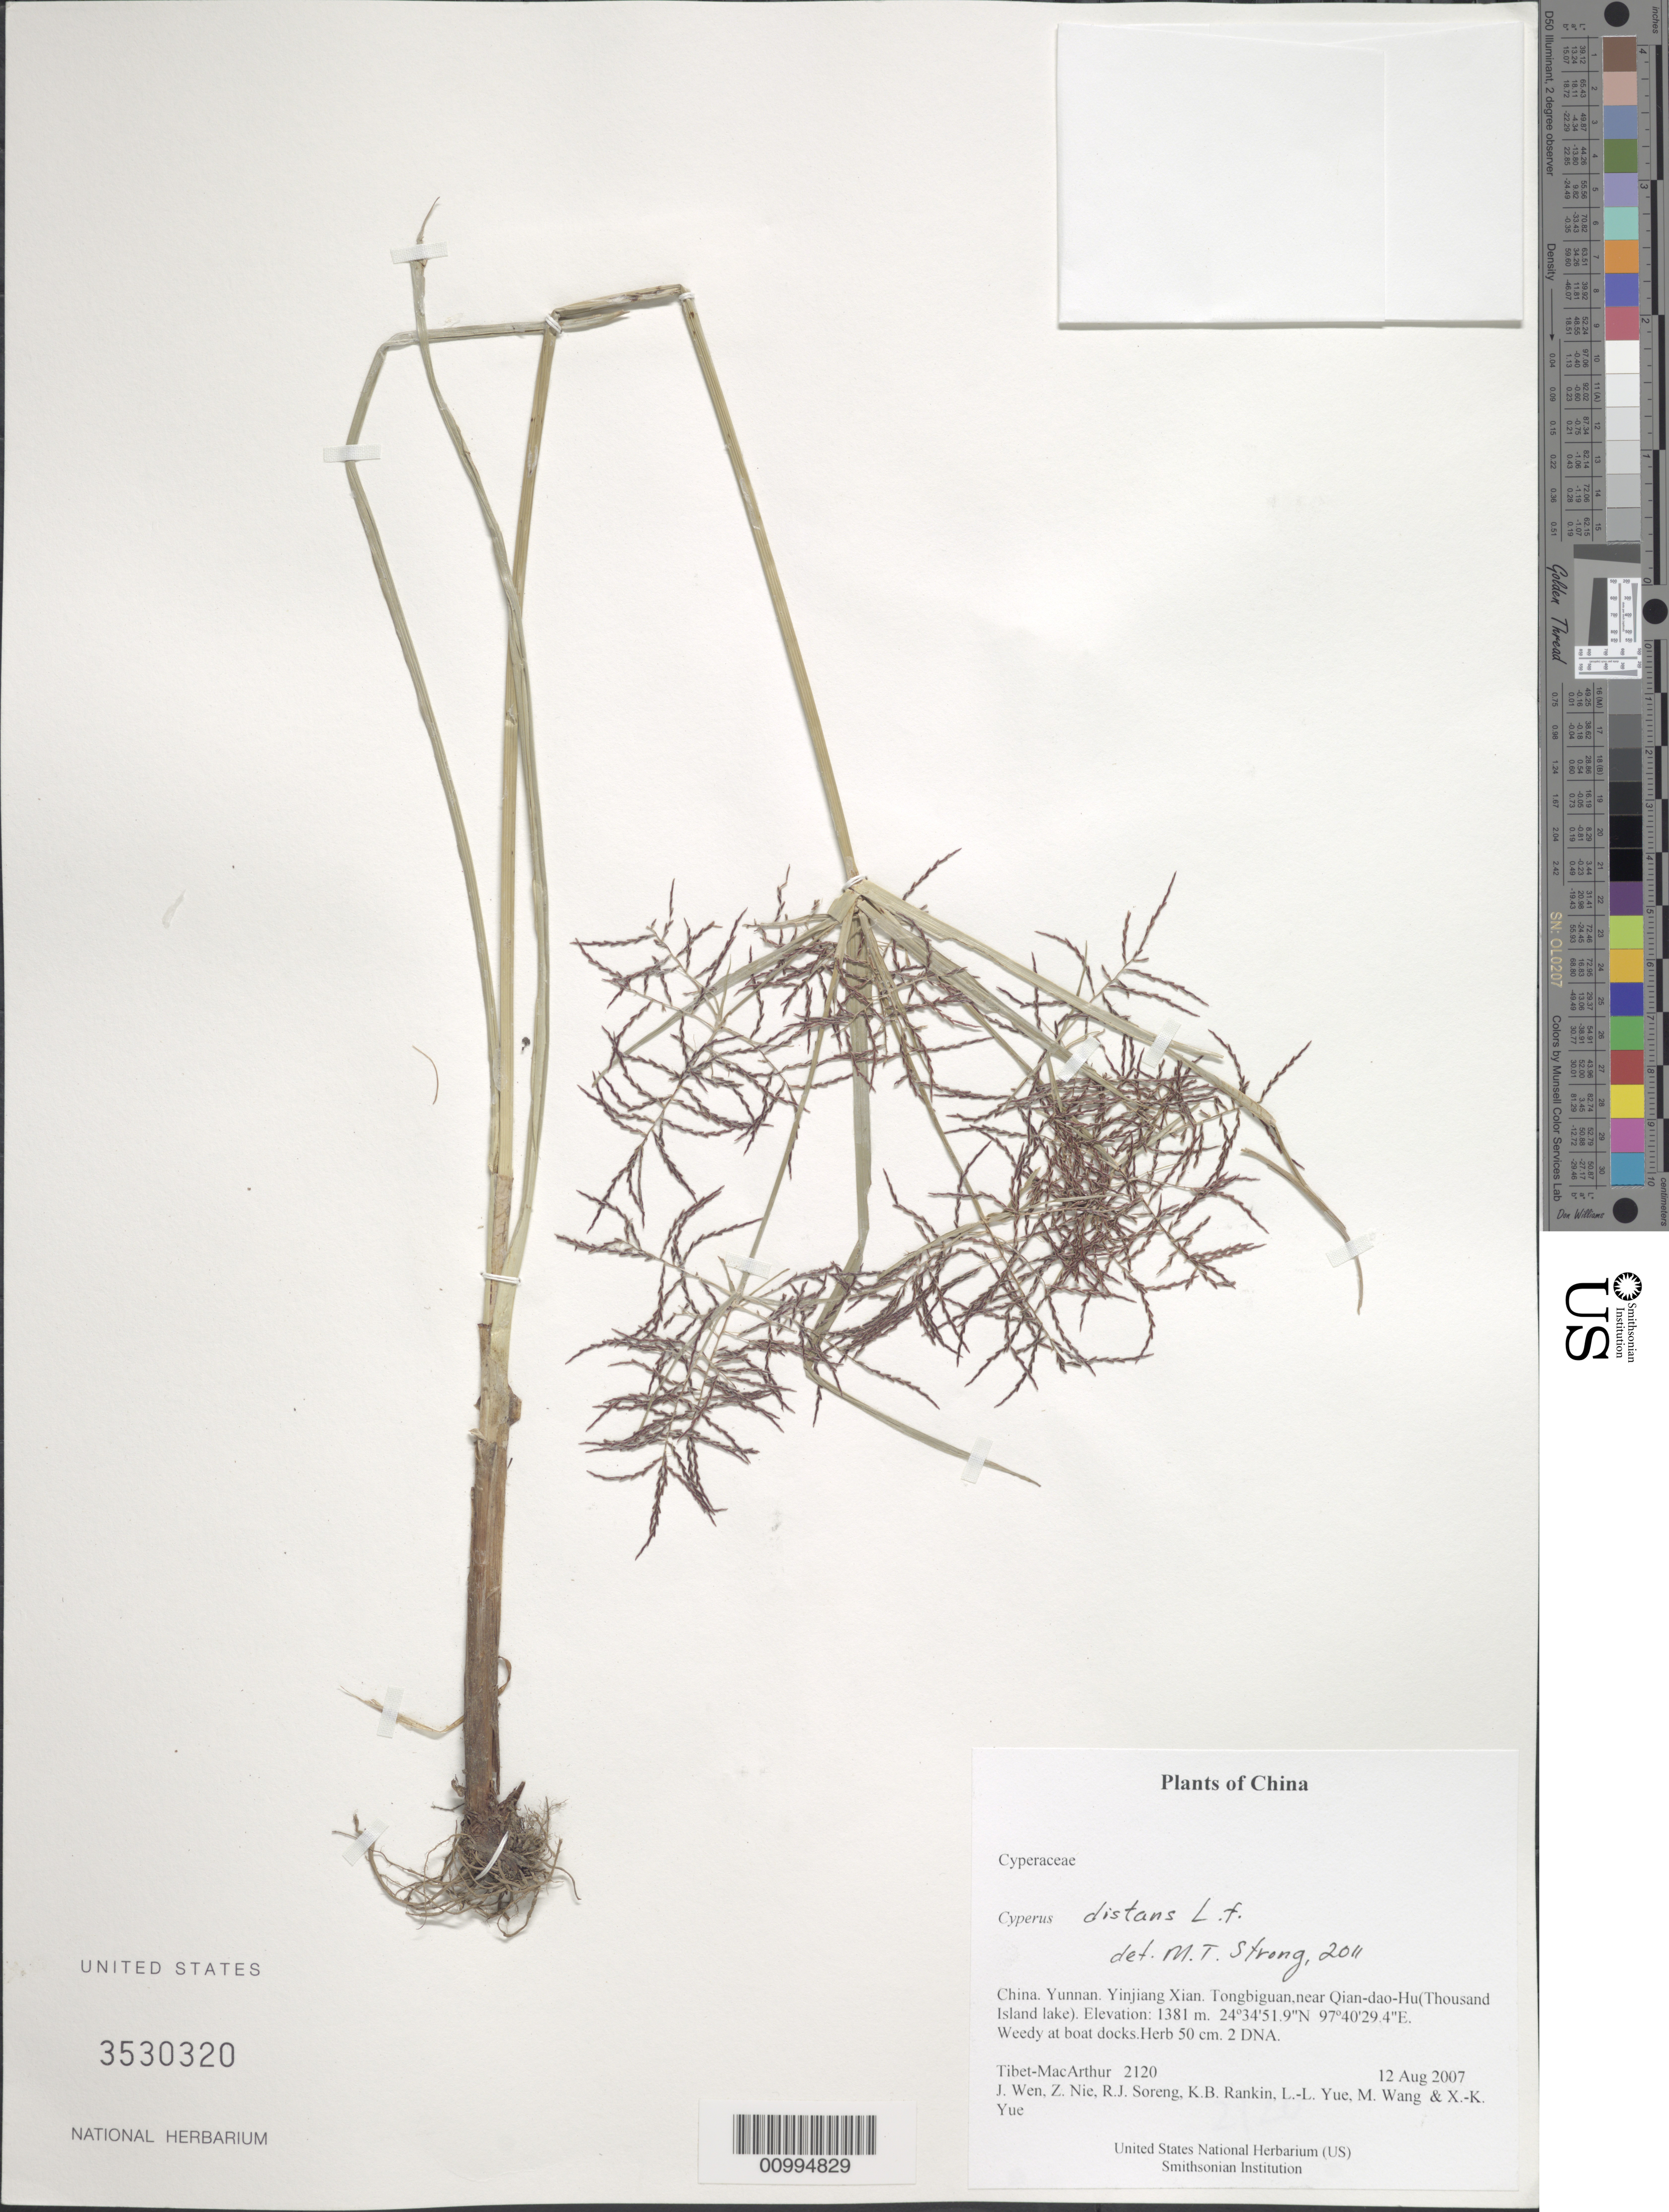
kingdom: Plantae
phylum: Tracheophyta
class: Liliopsida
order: Poales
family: Cyperaceae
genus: Cyperus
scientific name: Cyperus distans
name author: L. f.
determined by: Strong, M. T., (US), Smithsonian Institution - National Museum of Natural History (UNITED STATES)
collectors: Tibet-MacArthur, J. Wen, Z. Nie, R. J. Soreng, K. Rankin, L. Yue, M. Wang & X. Yue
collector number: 2120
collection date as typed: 12 Aug 2007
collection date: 2007-08-12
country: China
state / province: Yunnan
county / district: Yinjiang Xian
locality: Tongbiguan,near Qian-dao-Hu(Thousand Island lake)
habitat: Weedy at boat docks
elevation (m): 1381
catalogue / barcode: US 3530320